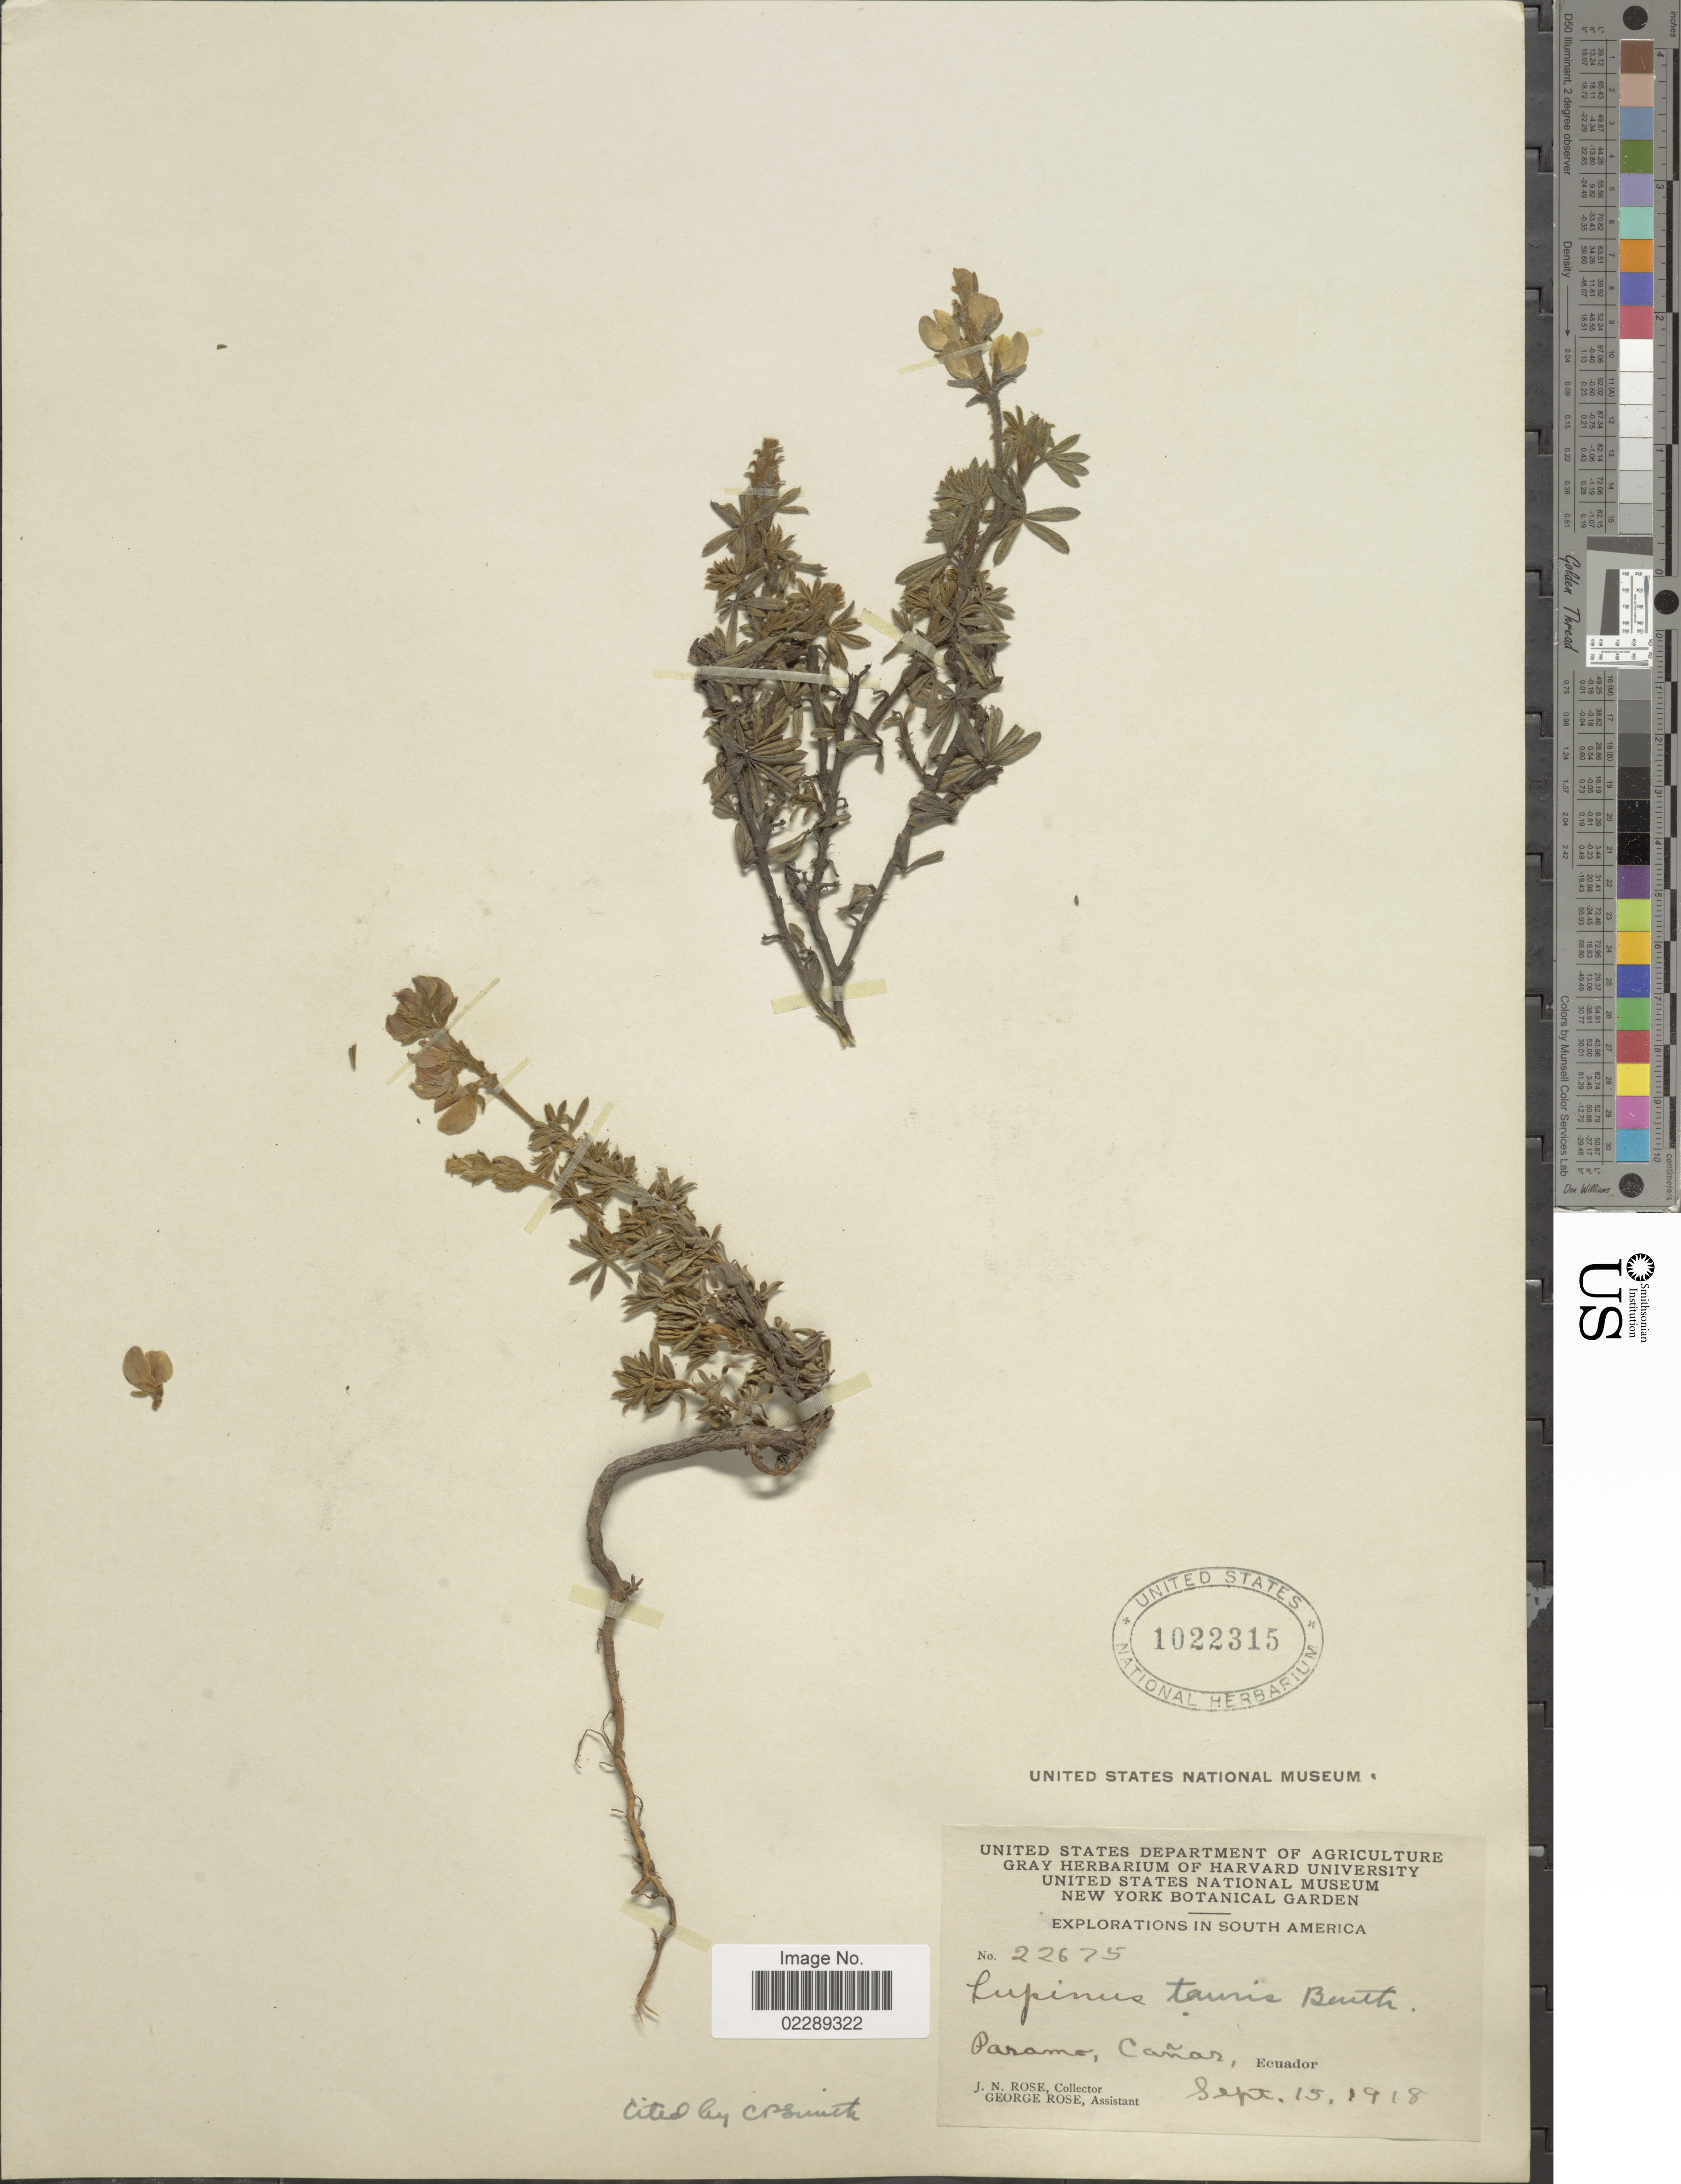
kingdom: Plantae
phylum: Tracheophyta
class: Magnoliopsida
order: Fabales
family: Fabaceae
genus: Lupinus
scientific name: Lupinus tauris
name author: Benth.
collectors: J. N. Rose & G. Rose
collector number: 22675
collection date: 1918-09-15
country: Ecuador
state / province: Cañar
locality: Paramo, Cañar, Ecuador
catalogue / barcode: US 1022315